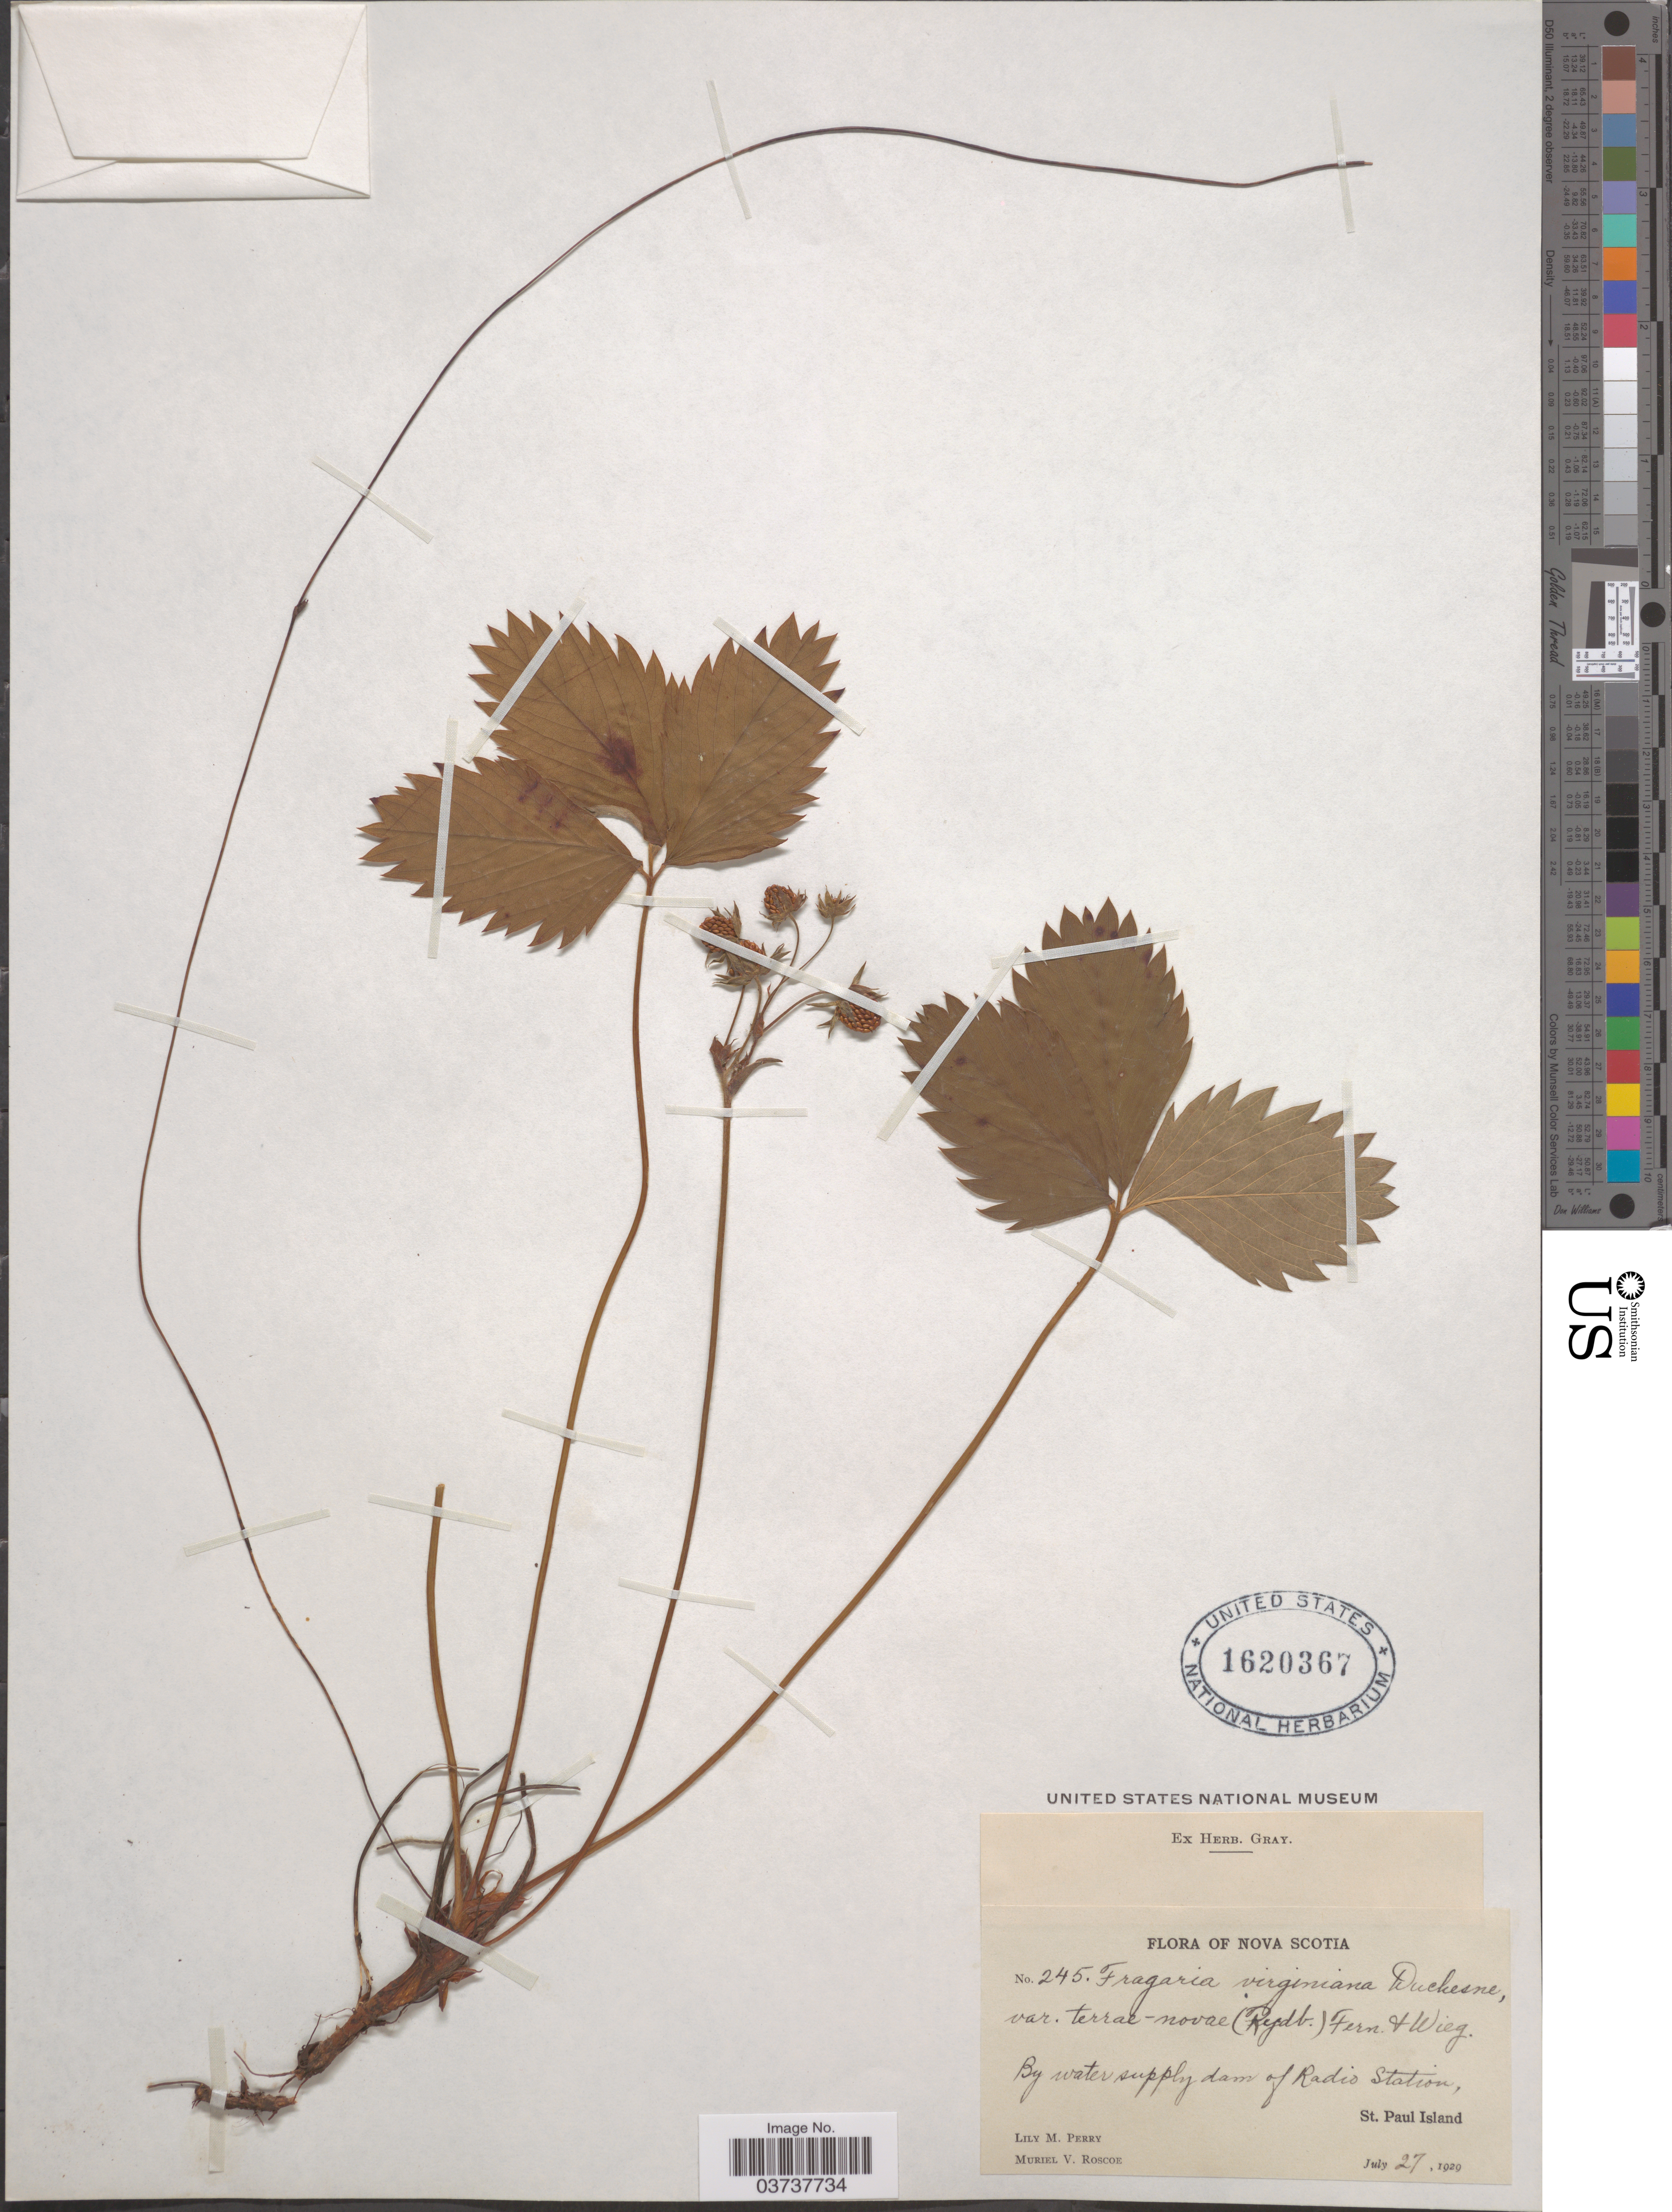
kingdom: Plantae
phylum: Tracheophyta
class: Magnoliopsida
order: Rosales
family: Rosaceae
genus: Fragaria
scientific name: Fragaria virginiana subsp. glauca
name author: (S. Watson) Staudt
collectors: L. M. Perry & M. Roscoe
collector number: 245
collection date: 1929-07-27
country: Canada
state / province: Nova Scotia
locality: Dam of Radio Station, St. Paul Island.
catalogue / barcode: US 1620367